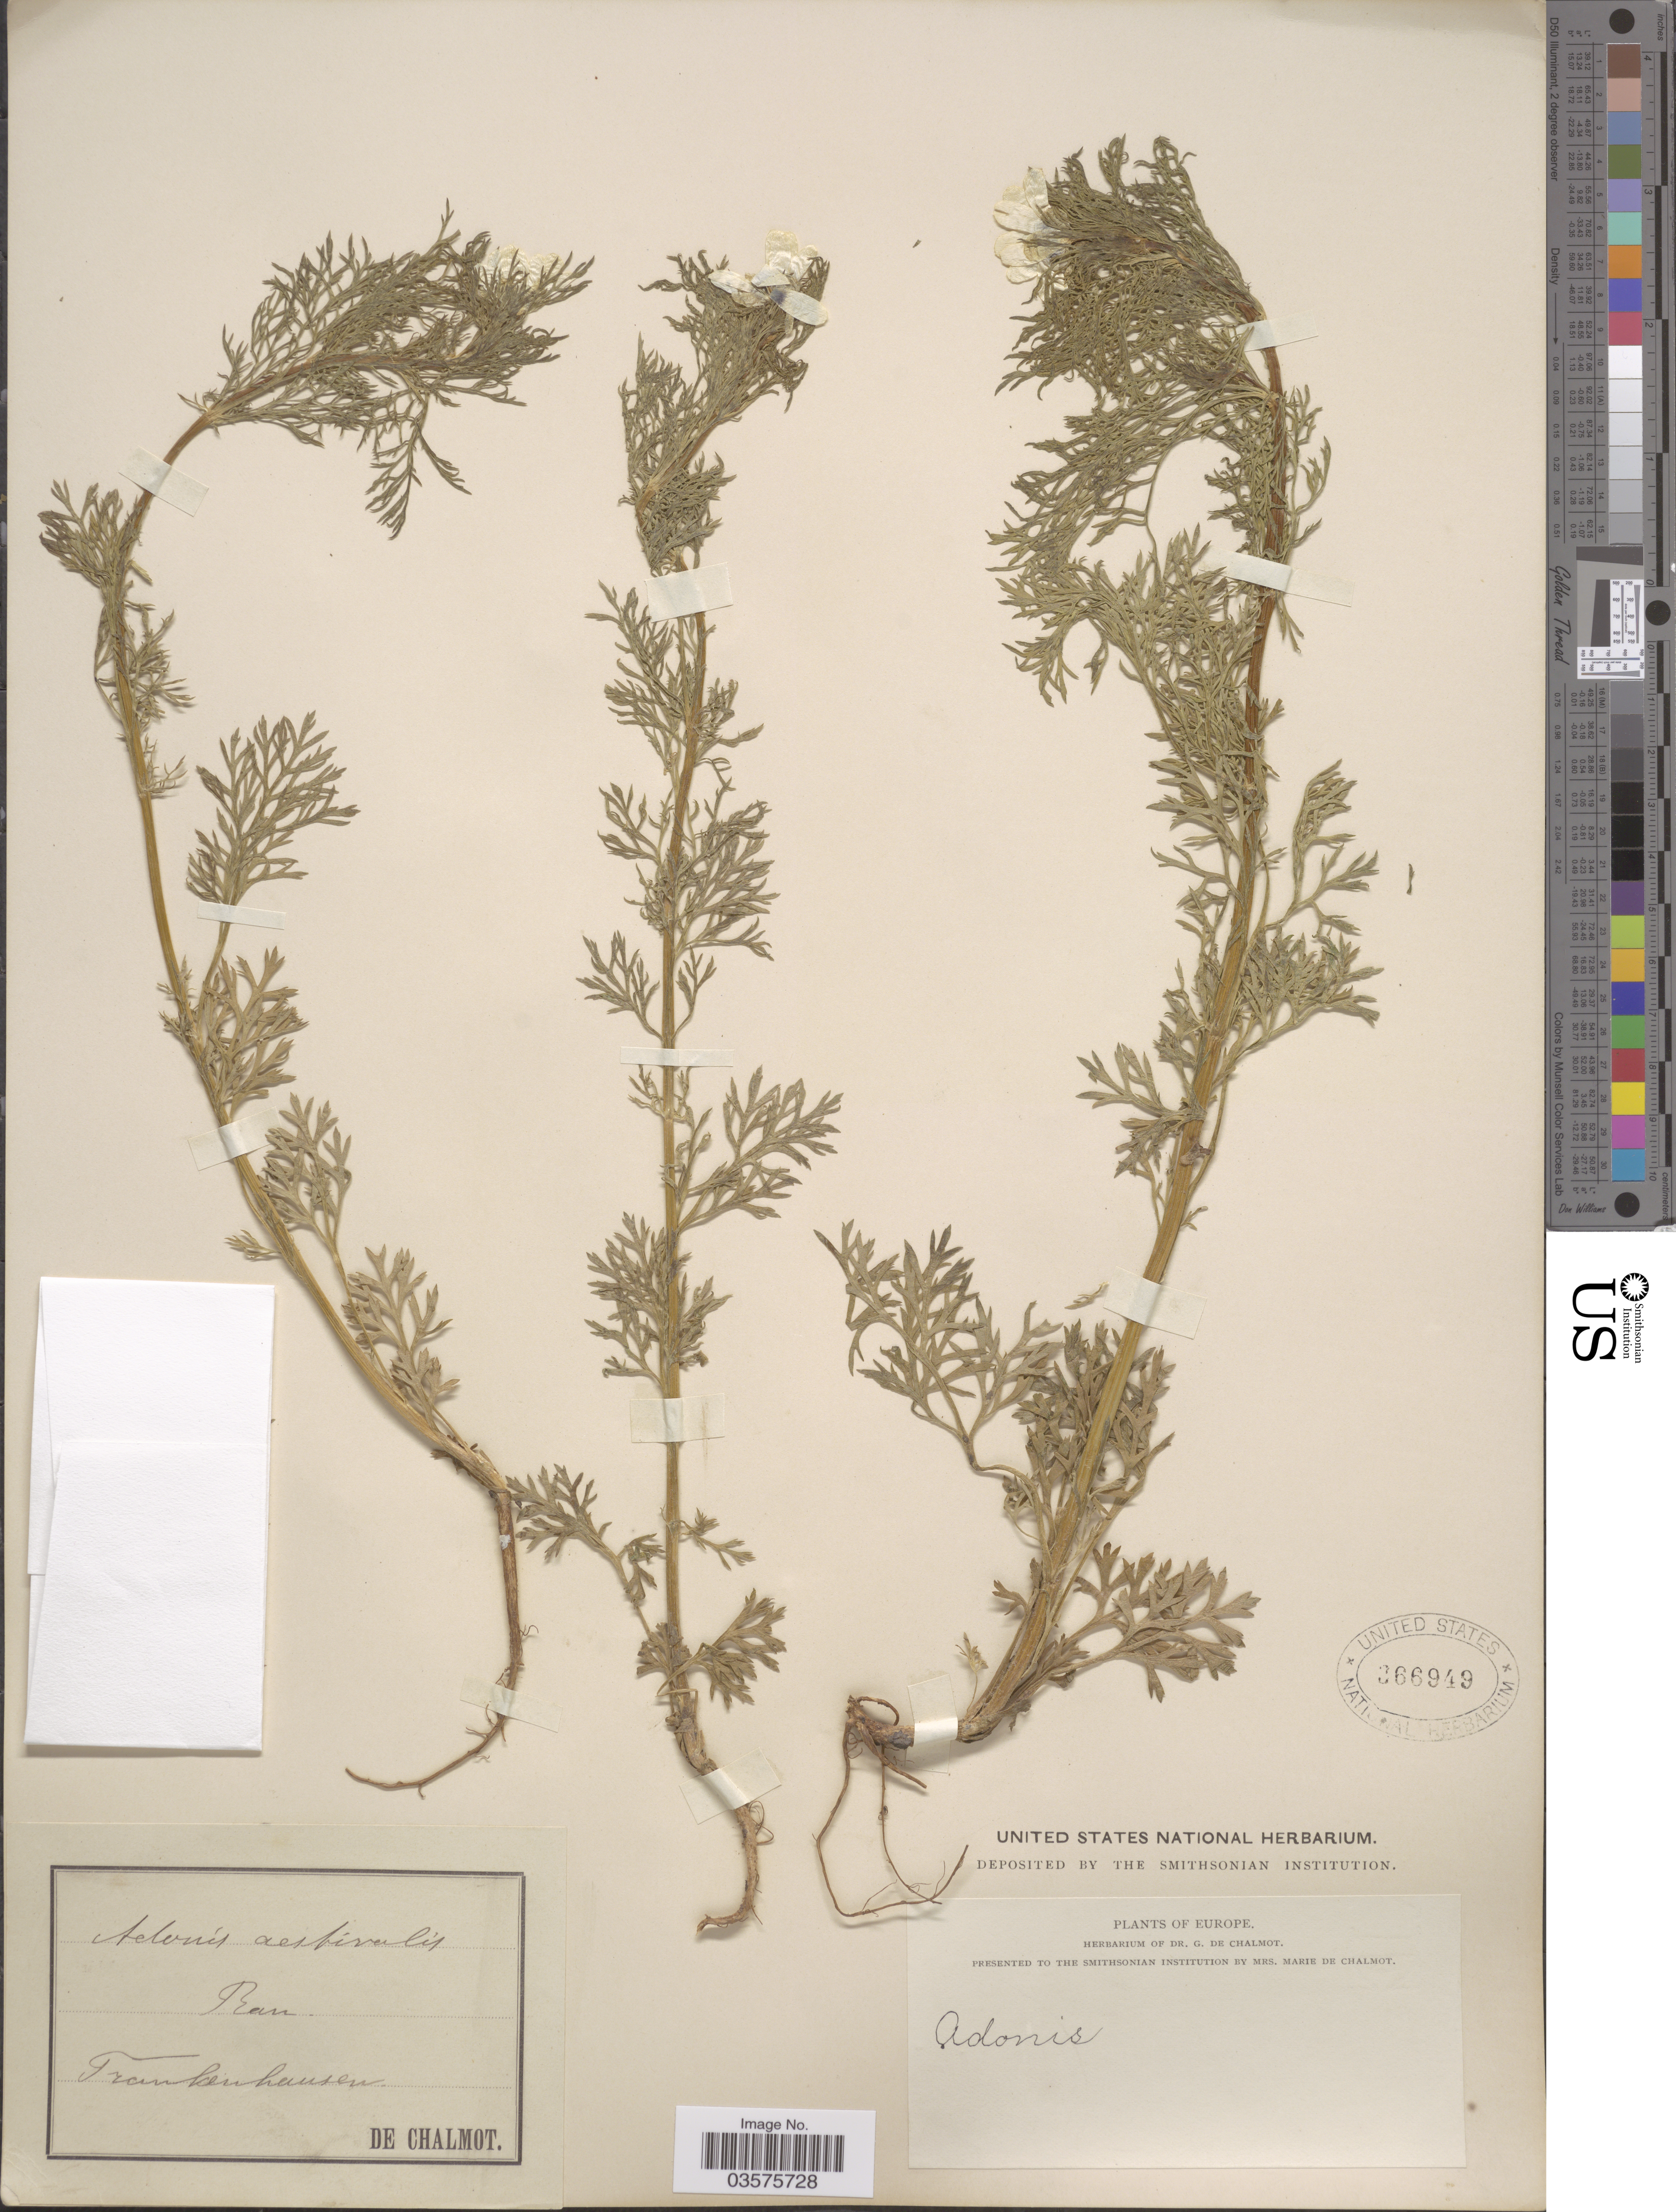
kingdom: Plantae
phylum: Tracheophyta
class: Magnoliopsida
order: Ranunculales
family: Ranunculaceae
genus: Adonis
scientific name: Adonis aestivalis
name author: L.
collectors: G. de Chalmot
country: Germany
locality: Frankenhausen. Europe.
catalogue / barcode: US 366949